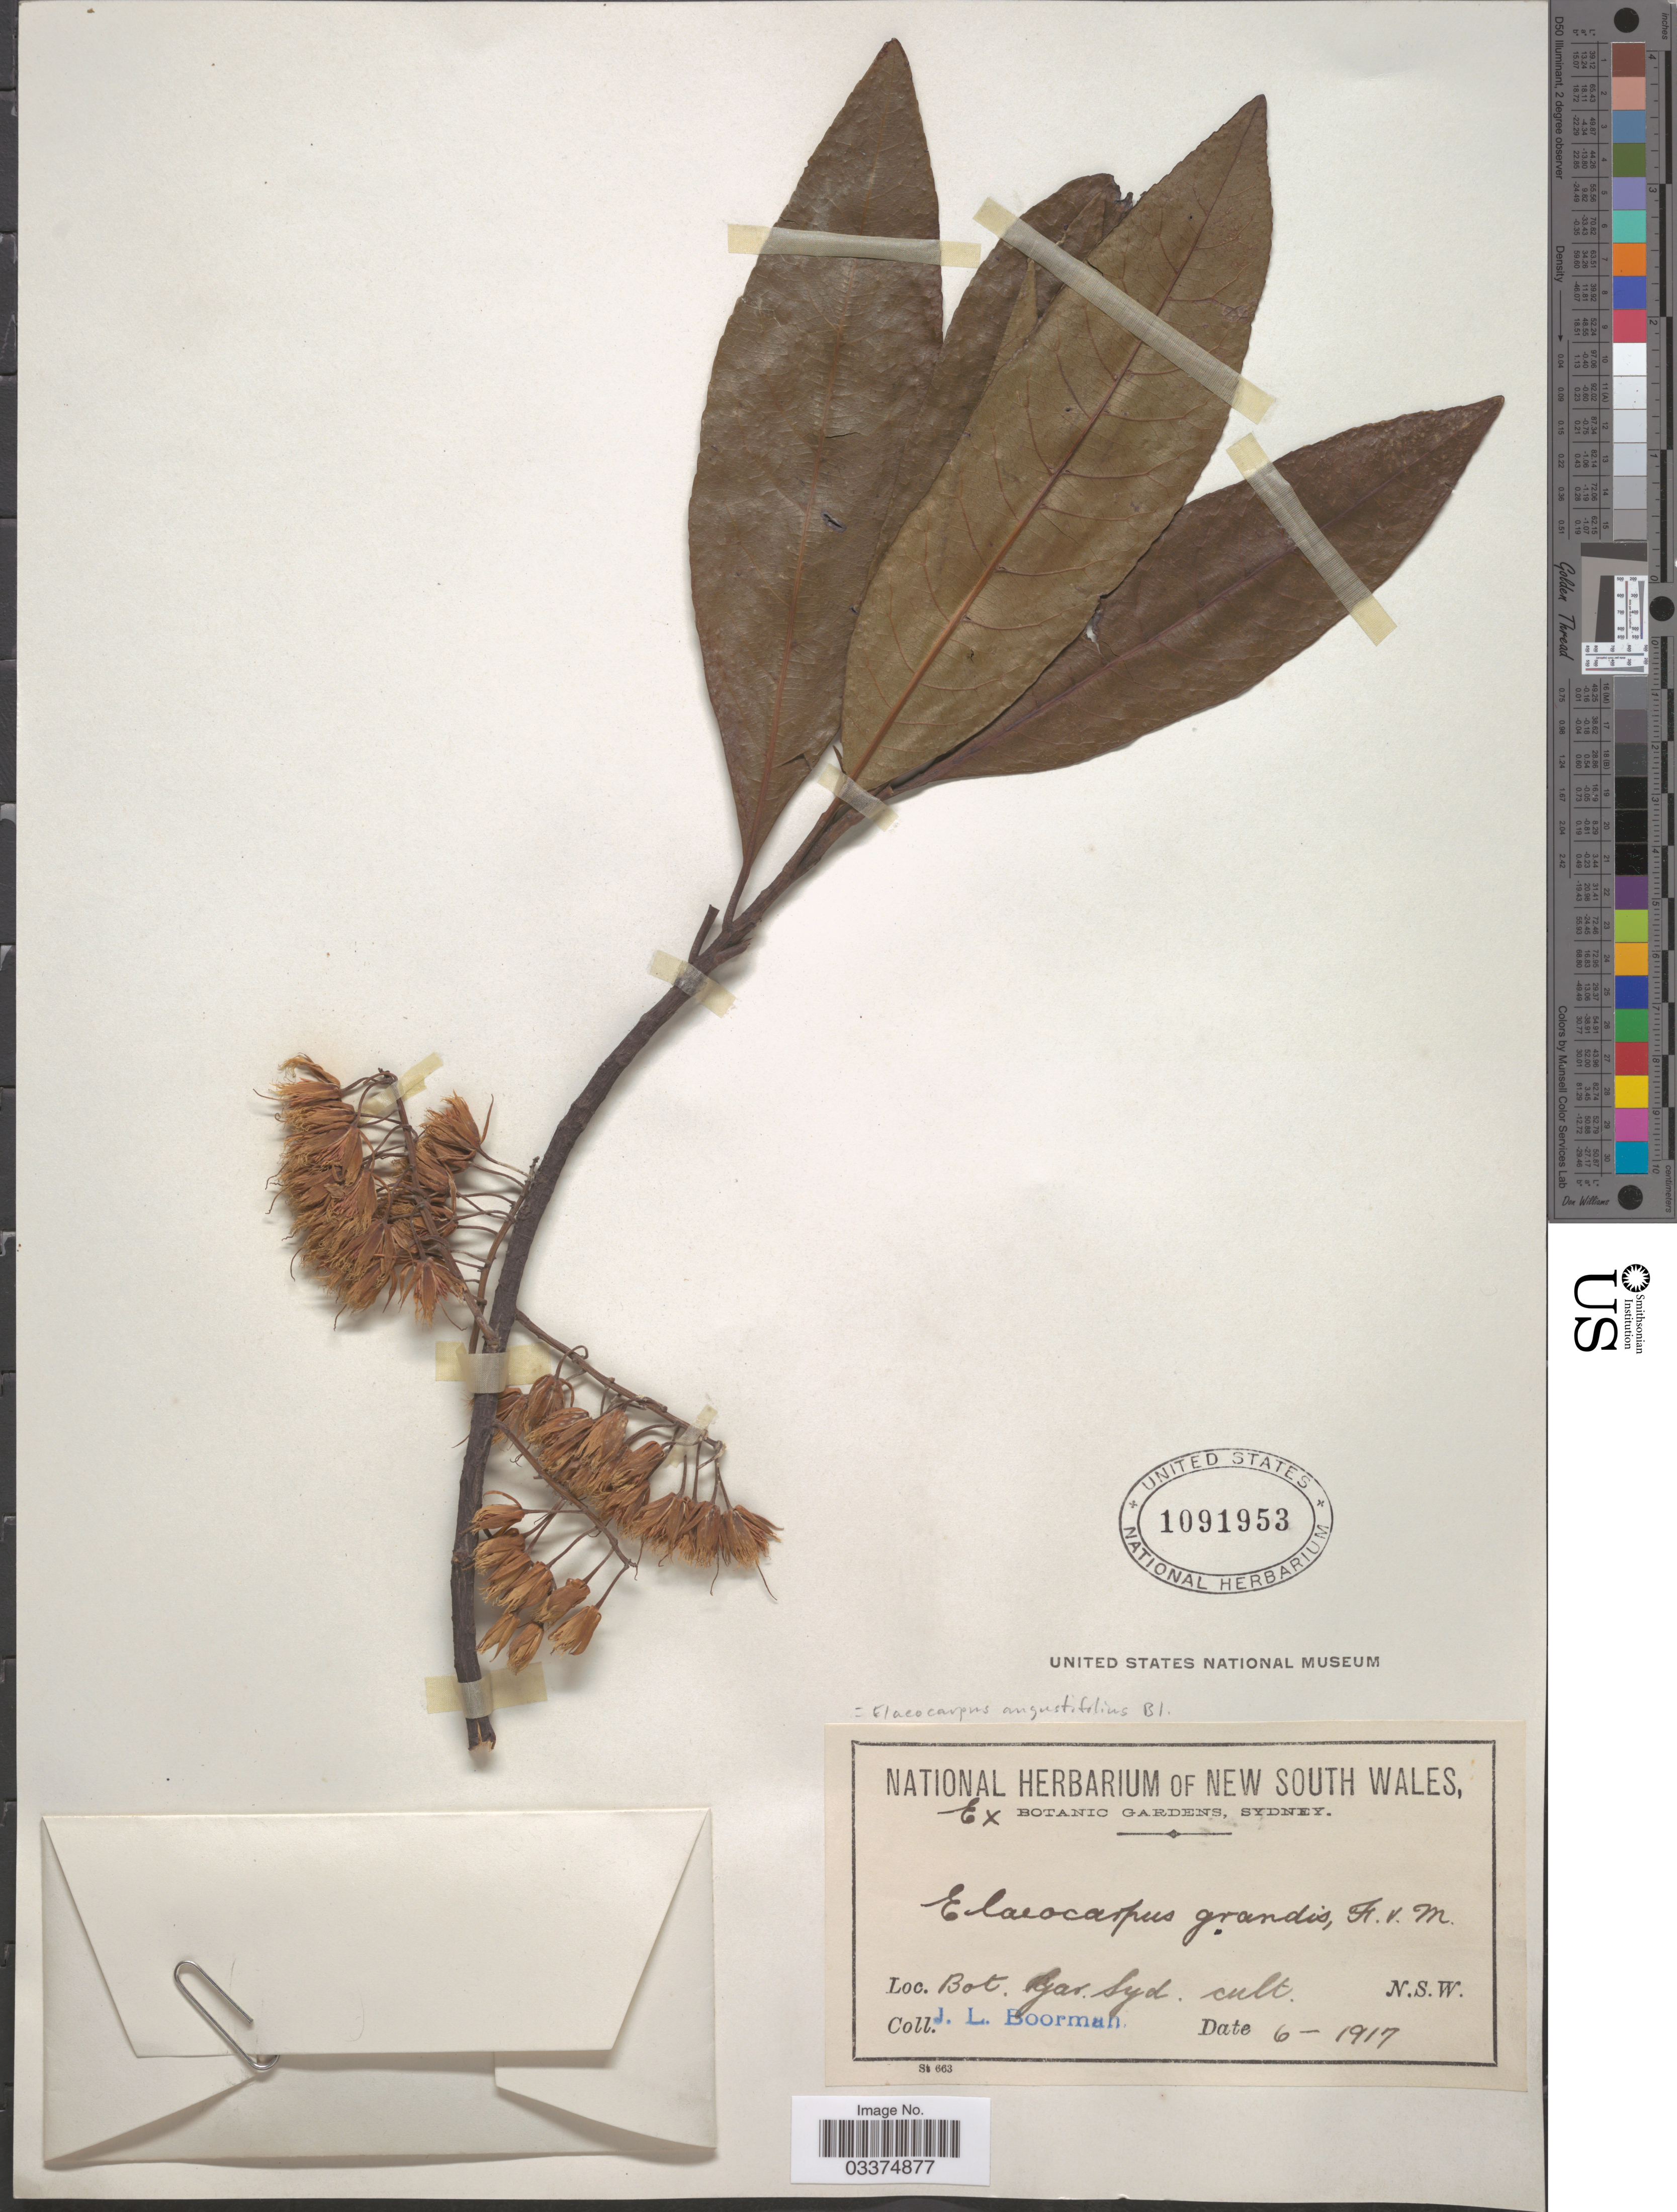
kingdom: Plantae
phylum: Tracheophyta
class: Magnoliopsida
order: Oxalidales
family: Elaeocarpaceae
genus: Elaeocarpus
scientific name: Elaeocarpus angustifolius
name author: Blume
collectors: J. Boorman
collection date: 1917-06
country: Australia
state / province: New South Wales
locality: Bot. Gar. Syd.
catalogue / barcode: US 1091953